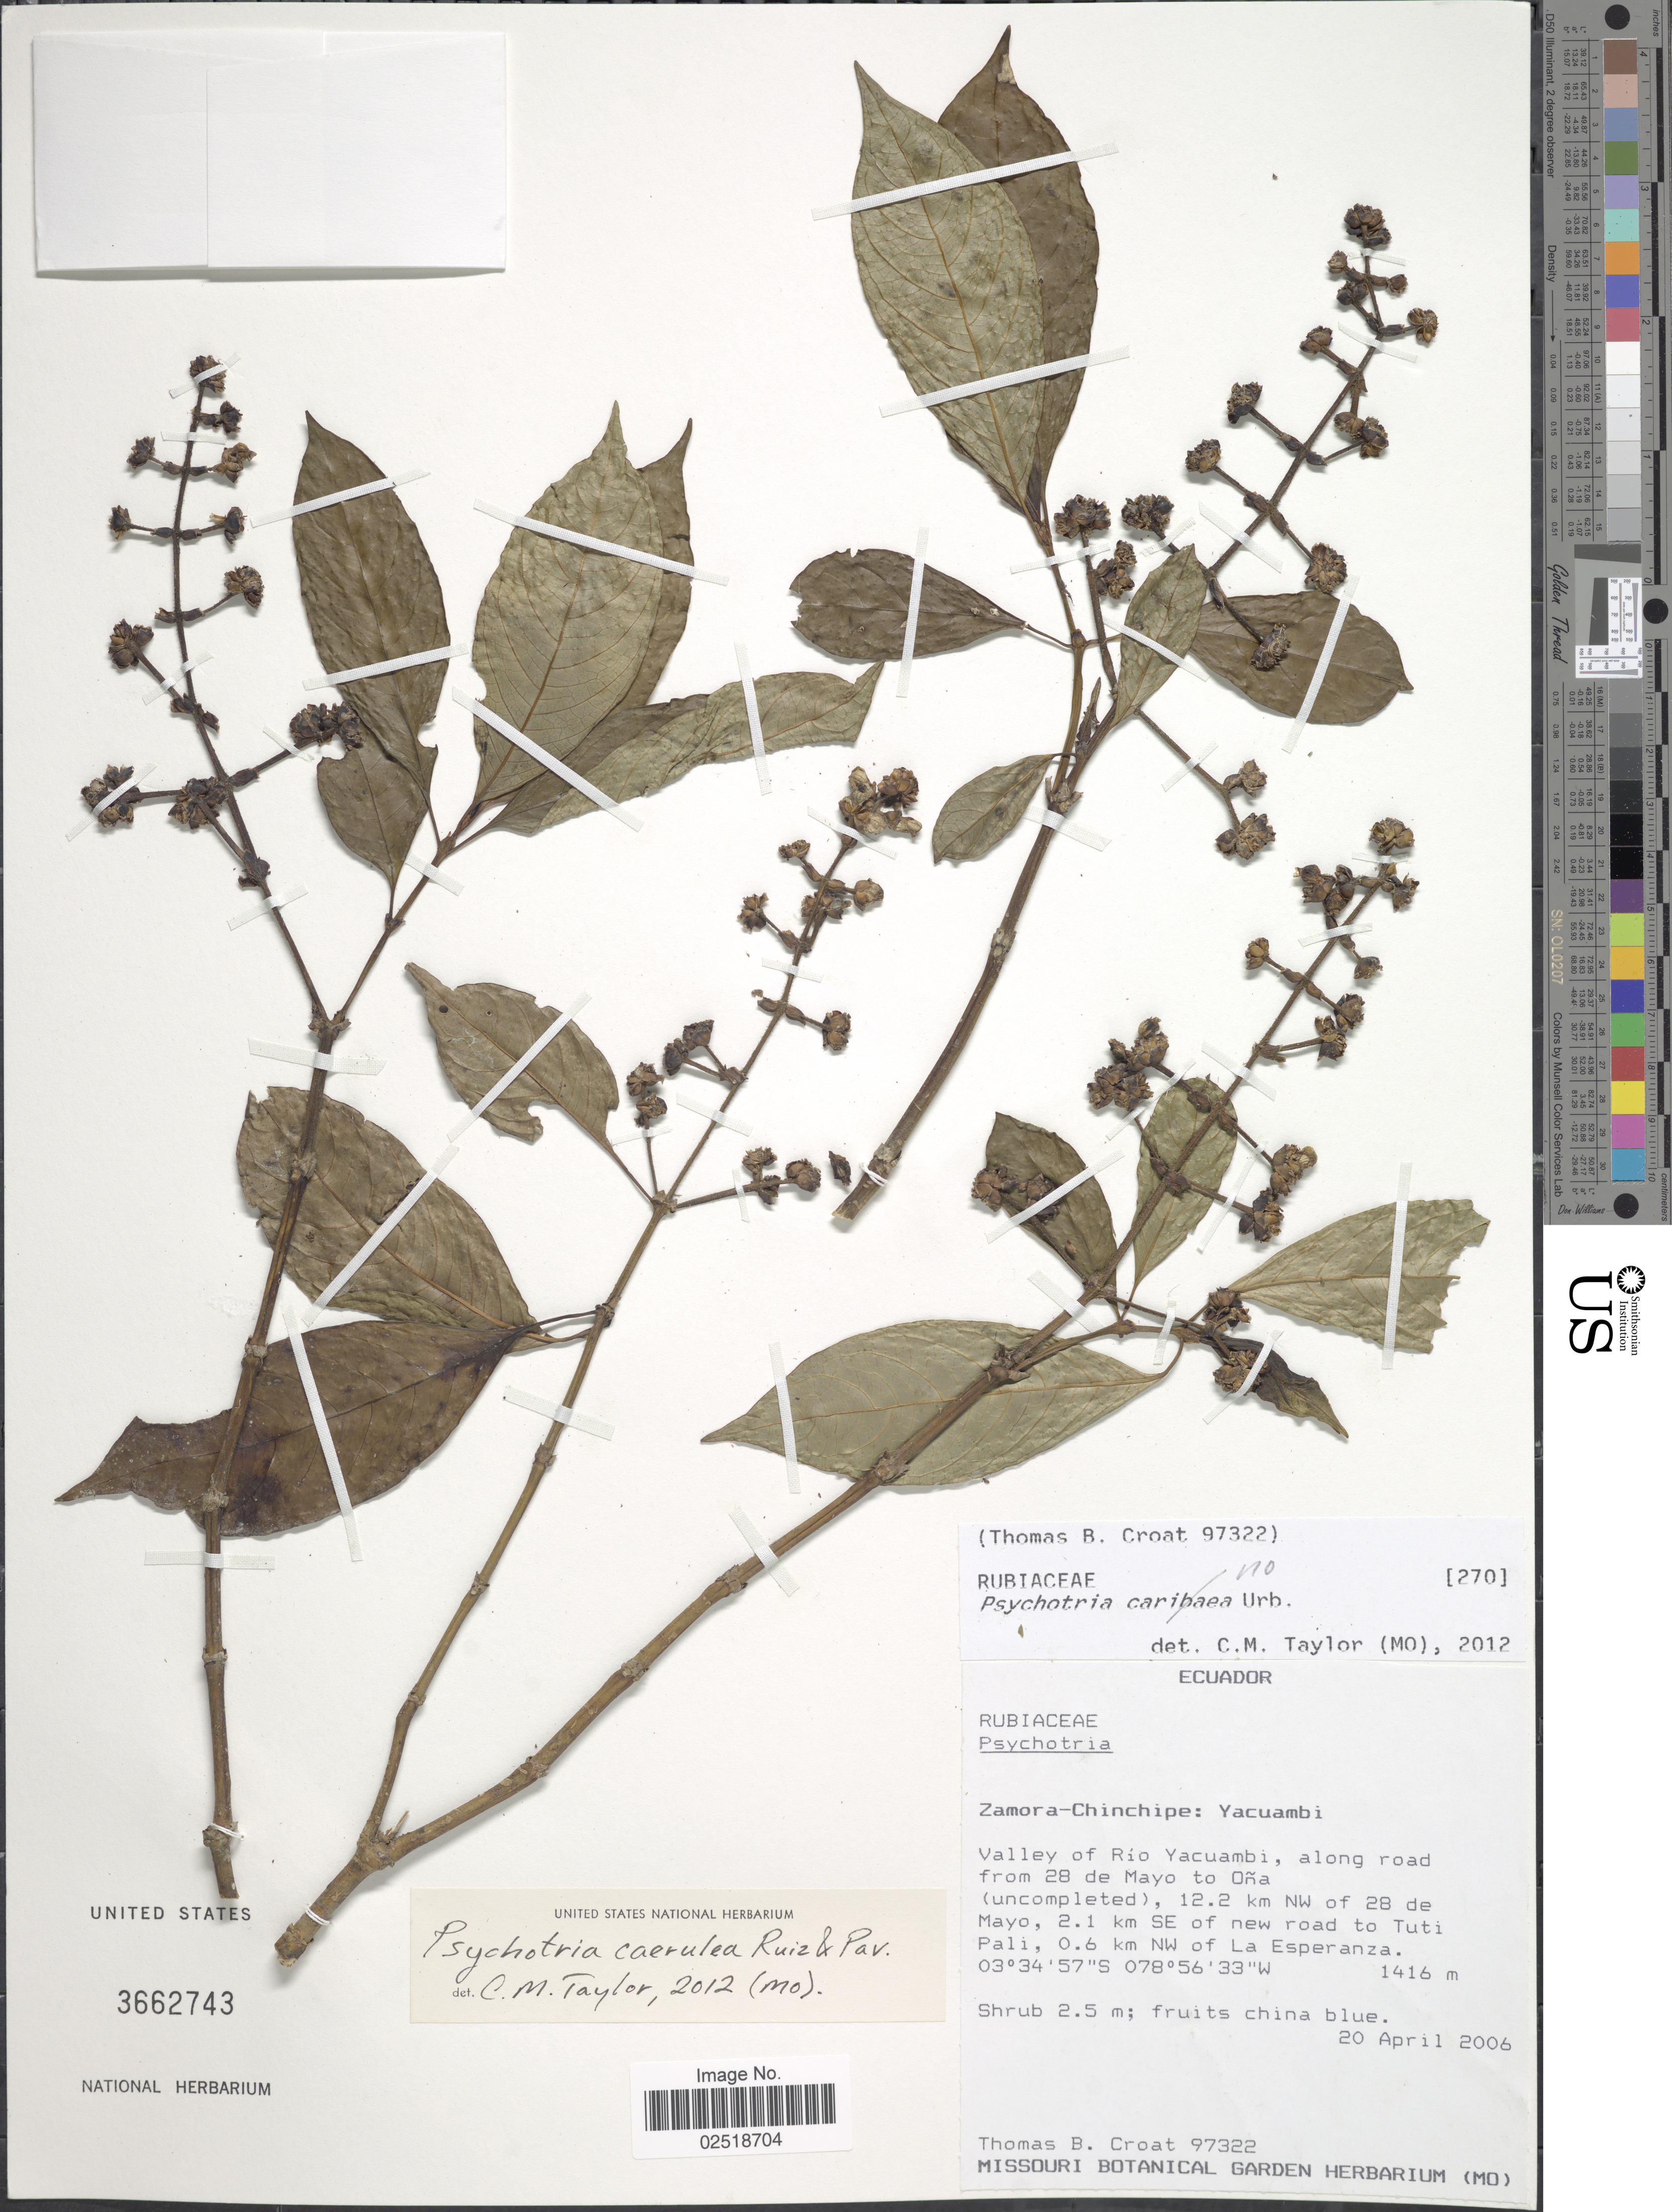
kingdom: Plantae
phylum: Tracheophyta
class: Magnoliopsida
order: Gentianales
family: Rubiaceae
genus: Psychotria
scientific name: Psychotria caerulea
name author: Ruiz & Pav.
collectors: T. B. Croat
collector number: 97322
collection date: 2006-04-20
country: Ecuador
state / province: Zamora-Chinchipe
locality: Yacuambi, valley of Río Yacuambi, along road from 28 de Mayo to Oña (uncompleted), 12.2 km NW of 28 de Mayo, 2.1 km SE of new road to Tuti Pali, 0.6 km NW of La Esperanza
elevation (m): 1416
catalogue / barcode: US 3662743